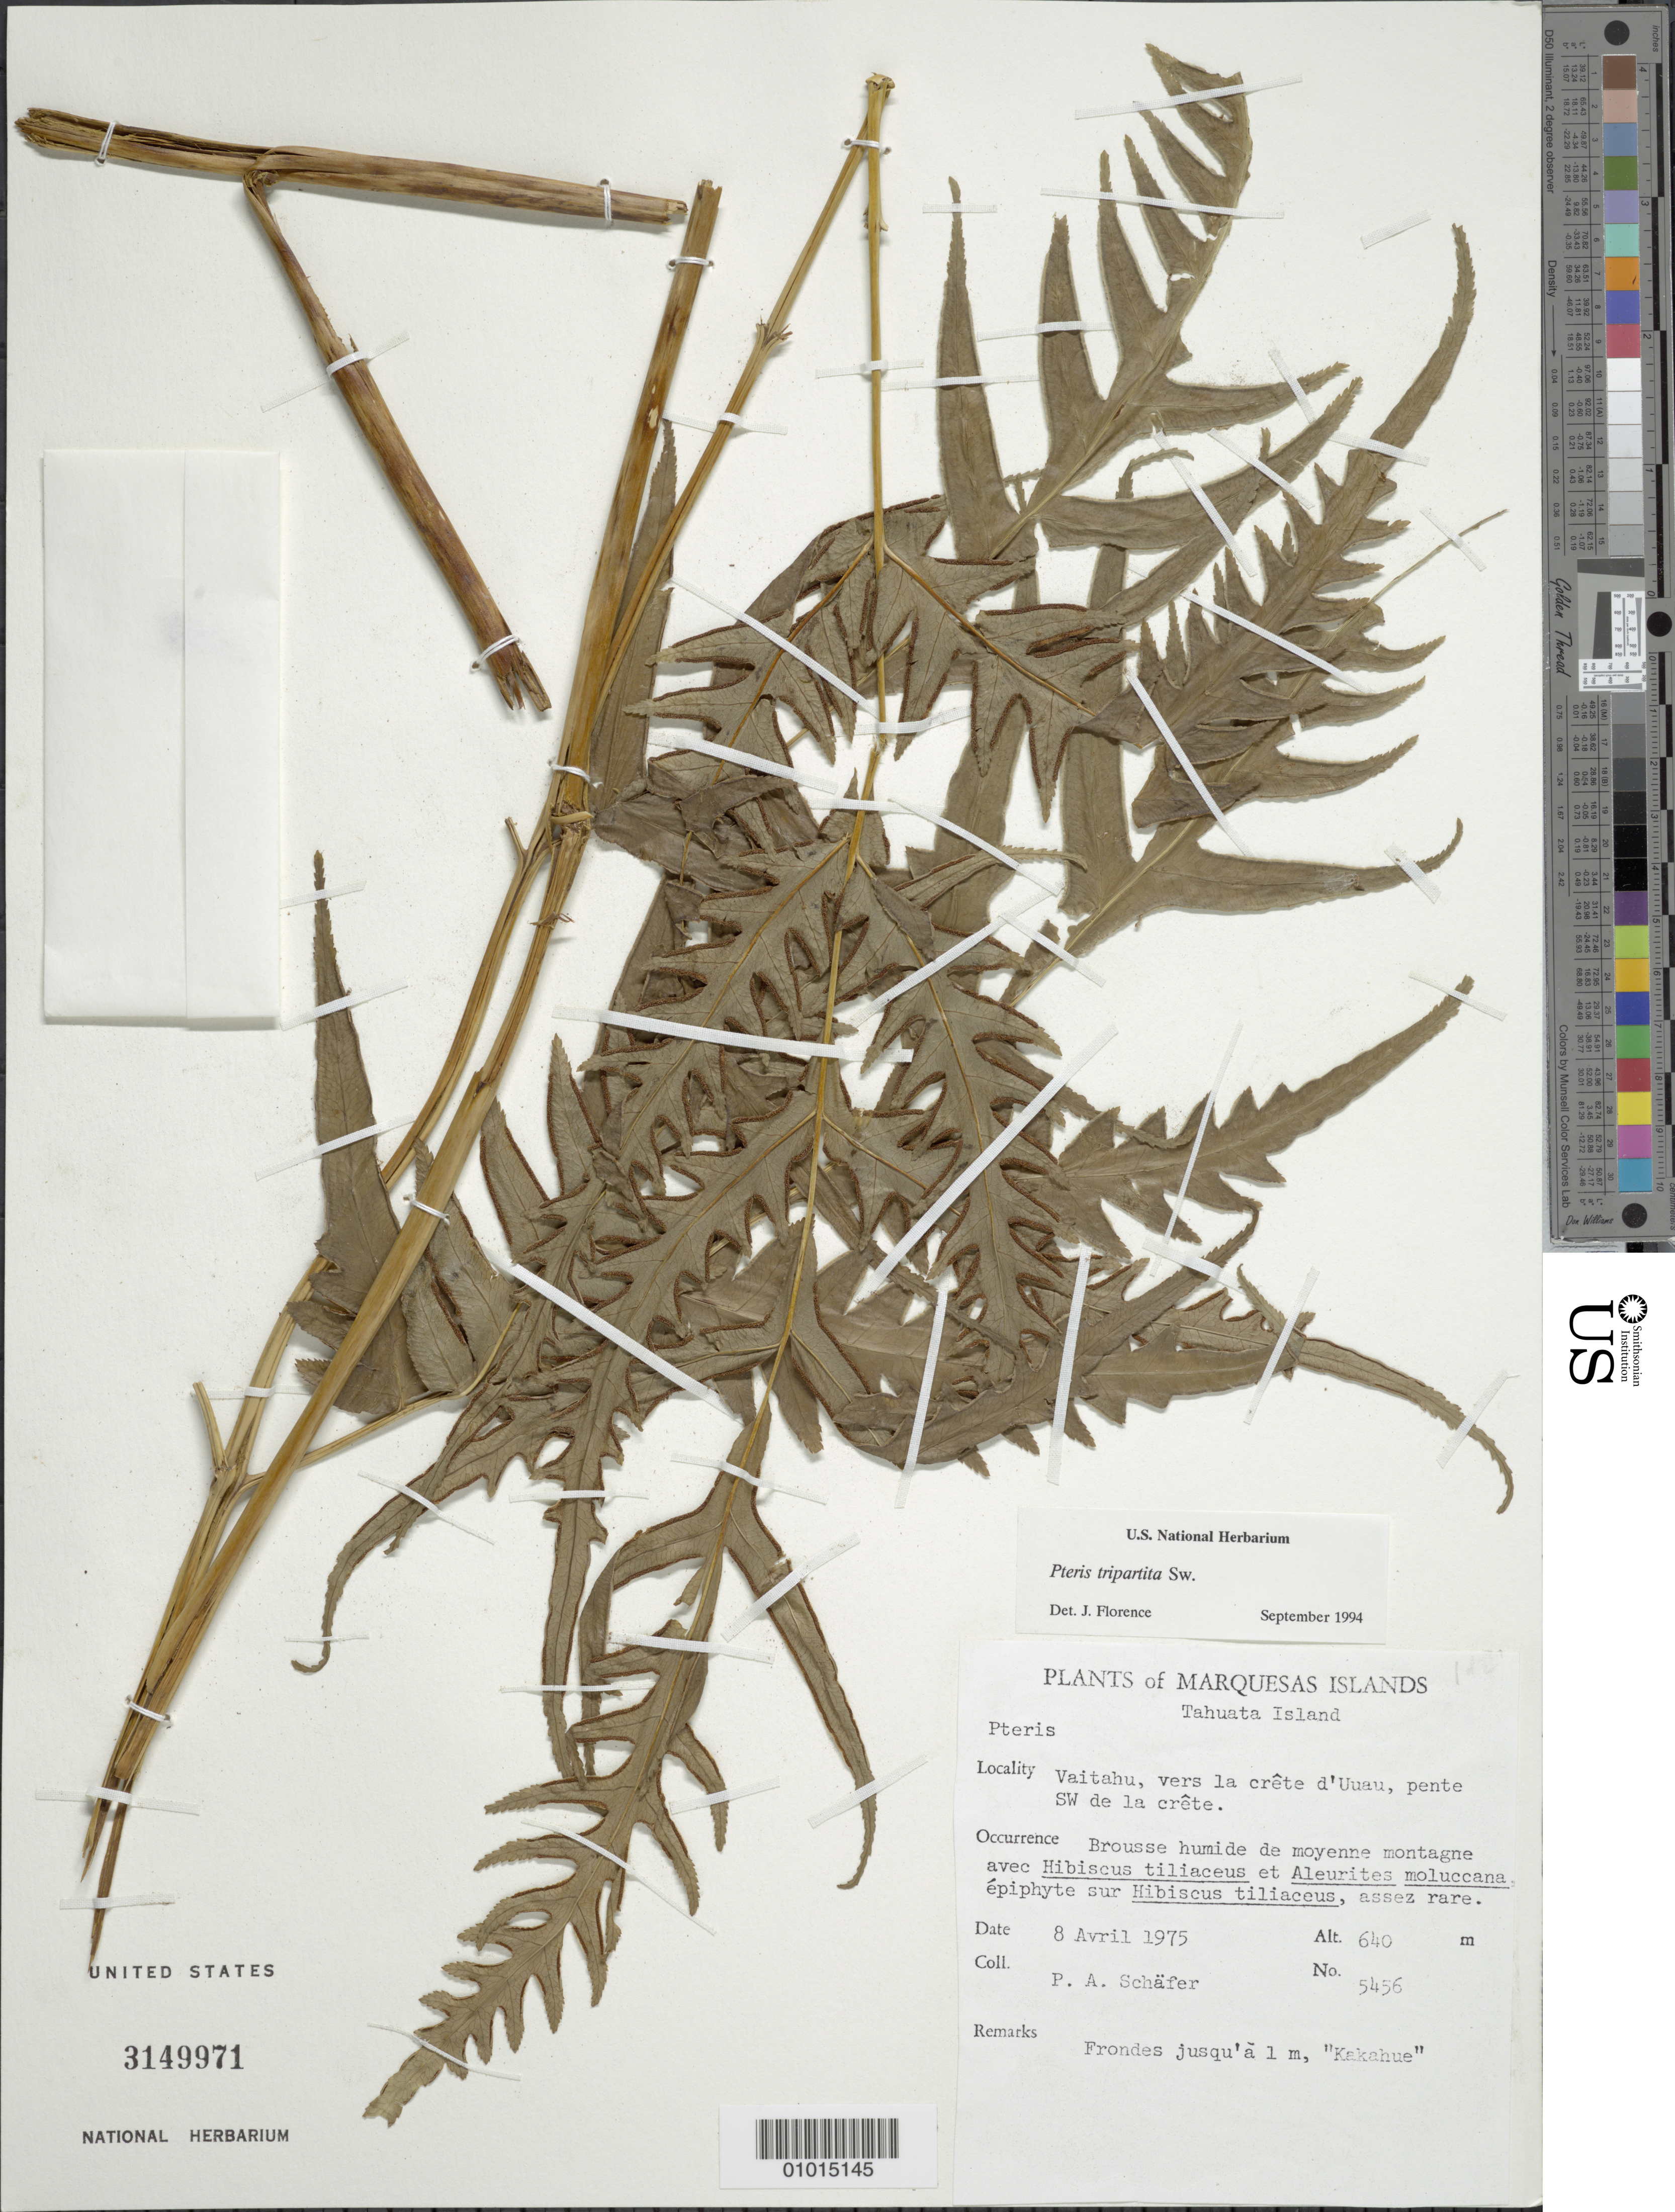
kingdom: Plantae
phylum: Tracheophyta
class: Polypodiopsida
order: Polypodiales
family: Pteridaceae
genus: Pteris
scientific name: Pteris comans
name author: G. Forst.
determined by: Florence, J.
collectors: P. A. Schäfer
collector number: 5456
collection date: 1975-04-08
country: French Polynesia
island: Tahuata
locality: Vaitahu, vers la crête d'Uuau, pente SW de la crête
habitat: Brousse humide de moyenne montagne avec Hibiscus tiliaceus et Aleurites moluccana; épiphyte sur Hibiscus tiliaceus; assez rare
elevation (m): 640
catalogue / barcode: US 3149971